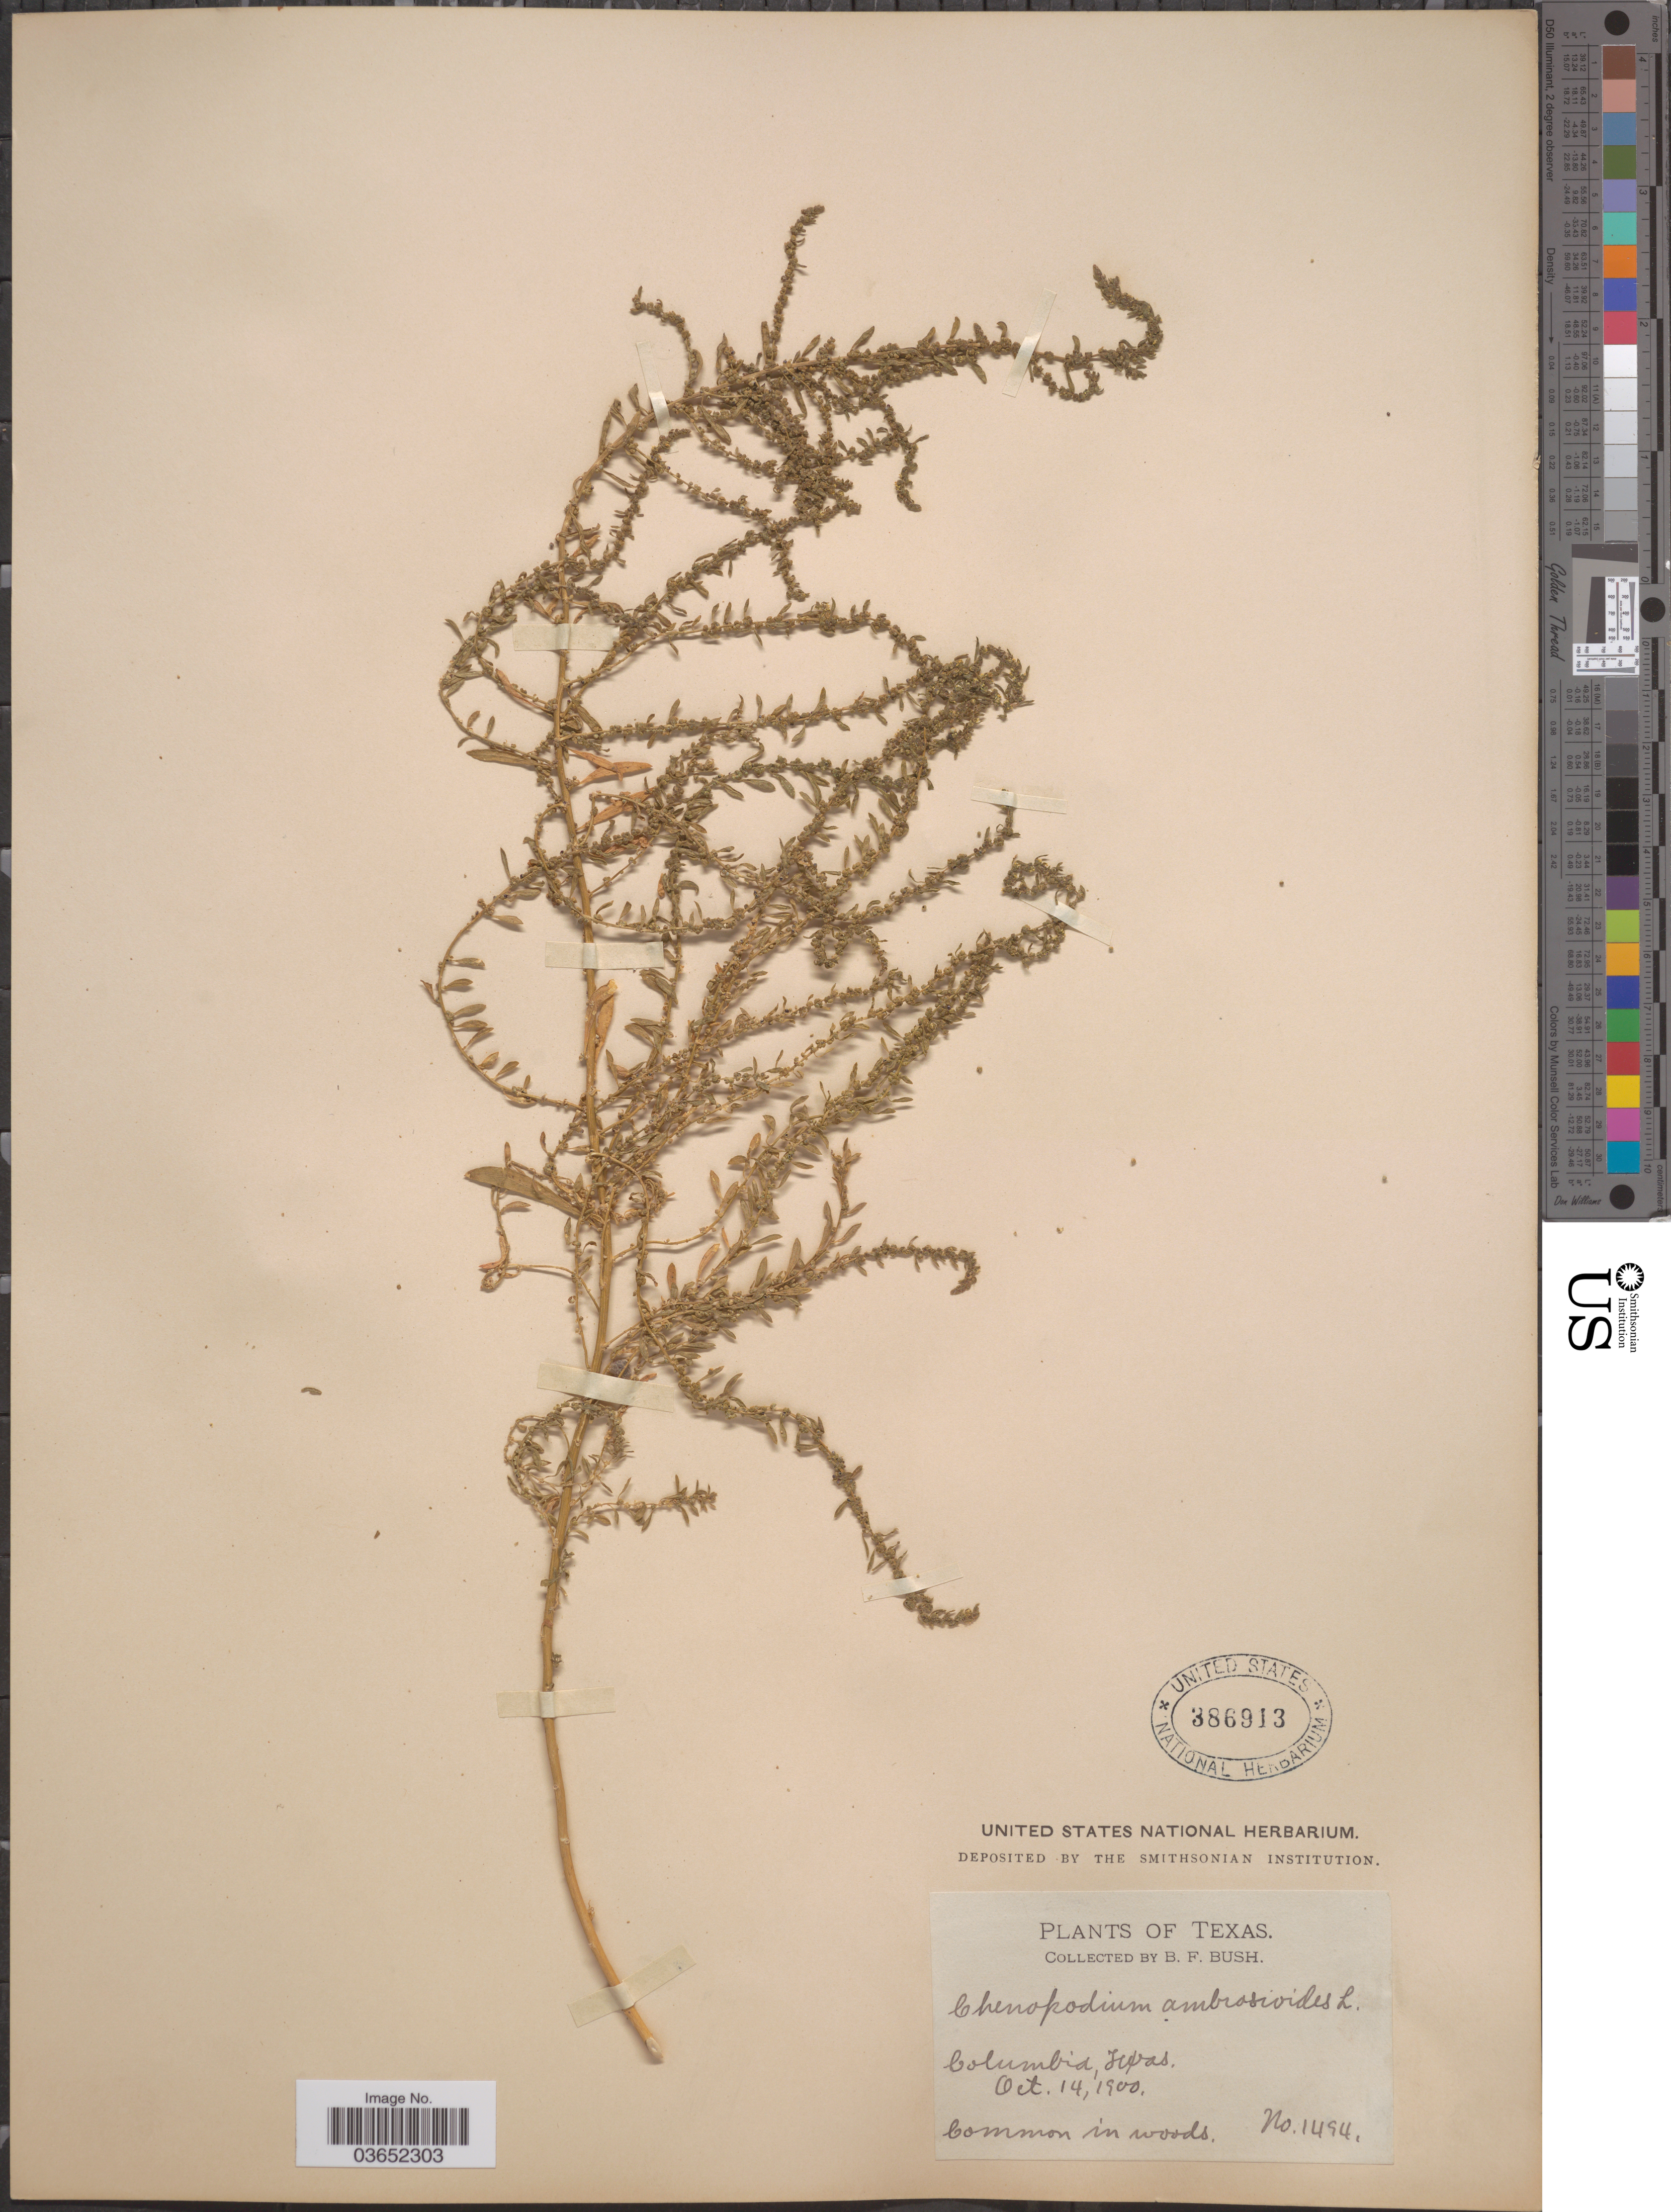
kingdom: Plantae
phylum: Tracheophyta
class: Magnoliopsida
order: Caryophyllales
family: Amaranthaceae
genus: Chenopodium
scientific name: Chenopodium ambrosioides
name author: L.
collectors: B. F. Bush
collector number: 1494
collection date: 1900-10-14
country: United States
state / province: Texas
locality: Columbia.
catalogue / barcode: US 386913